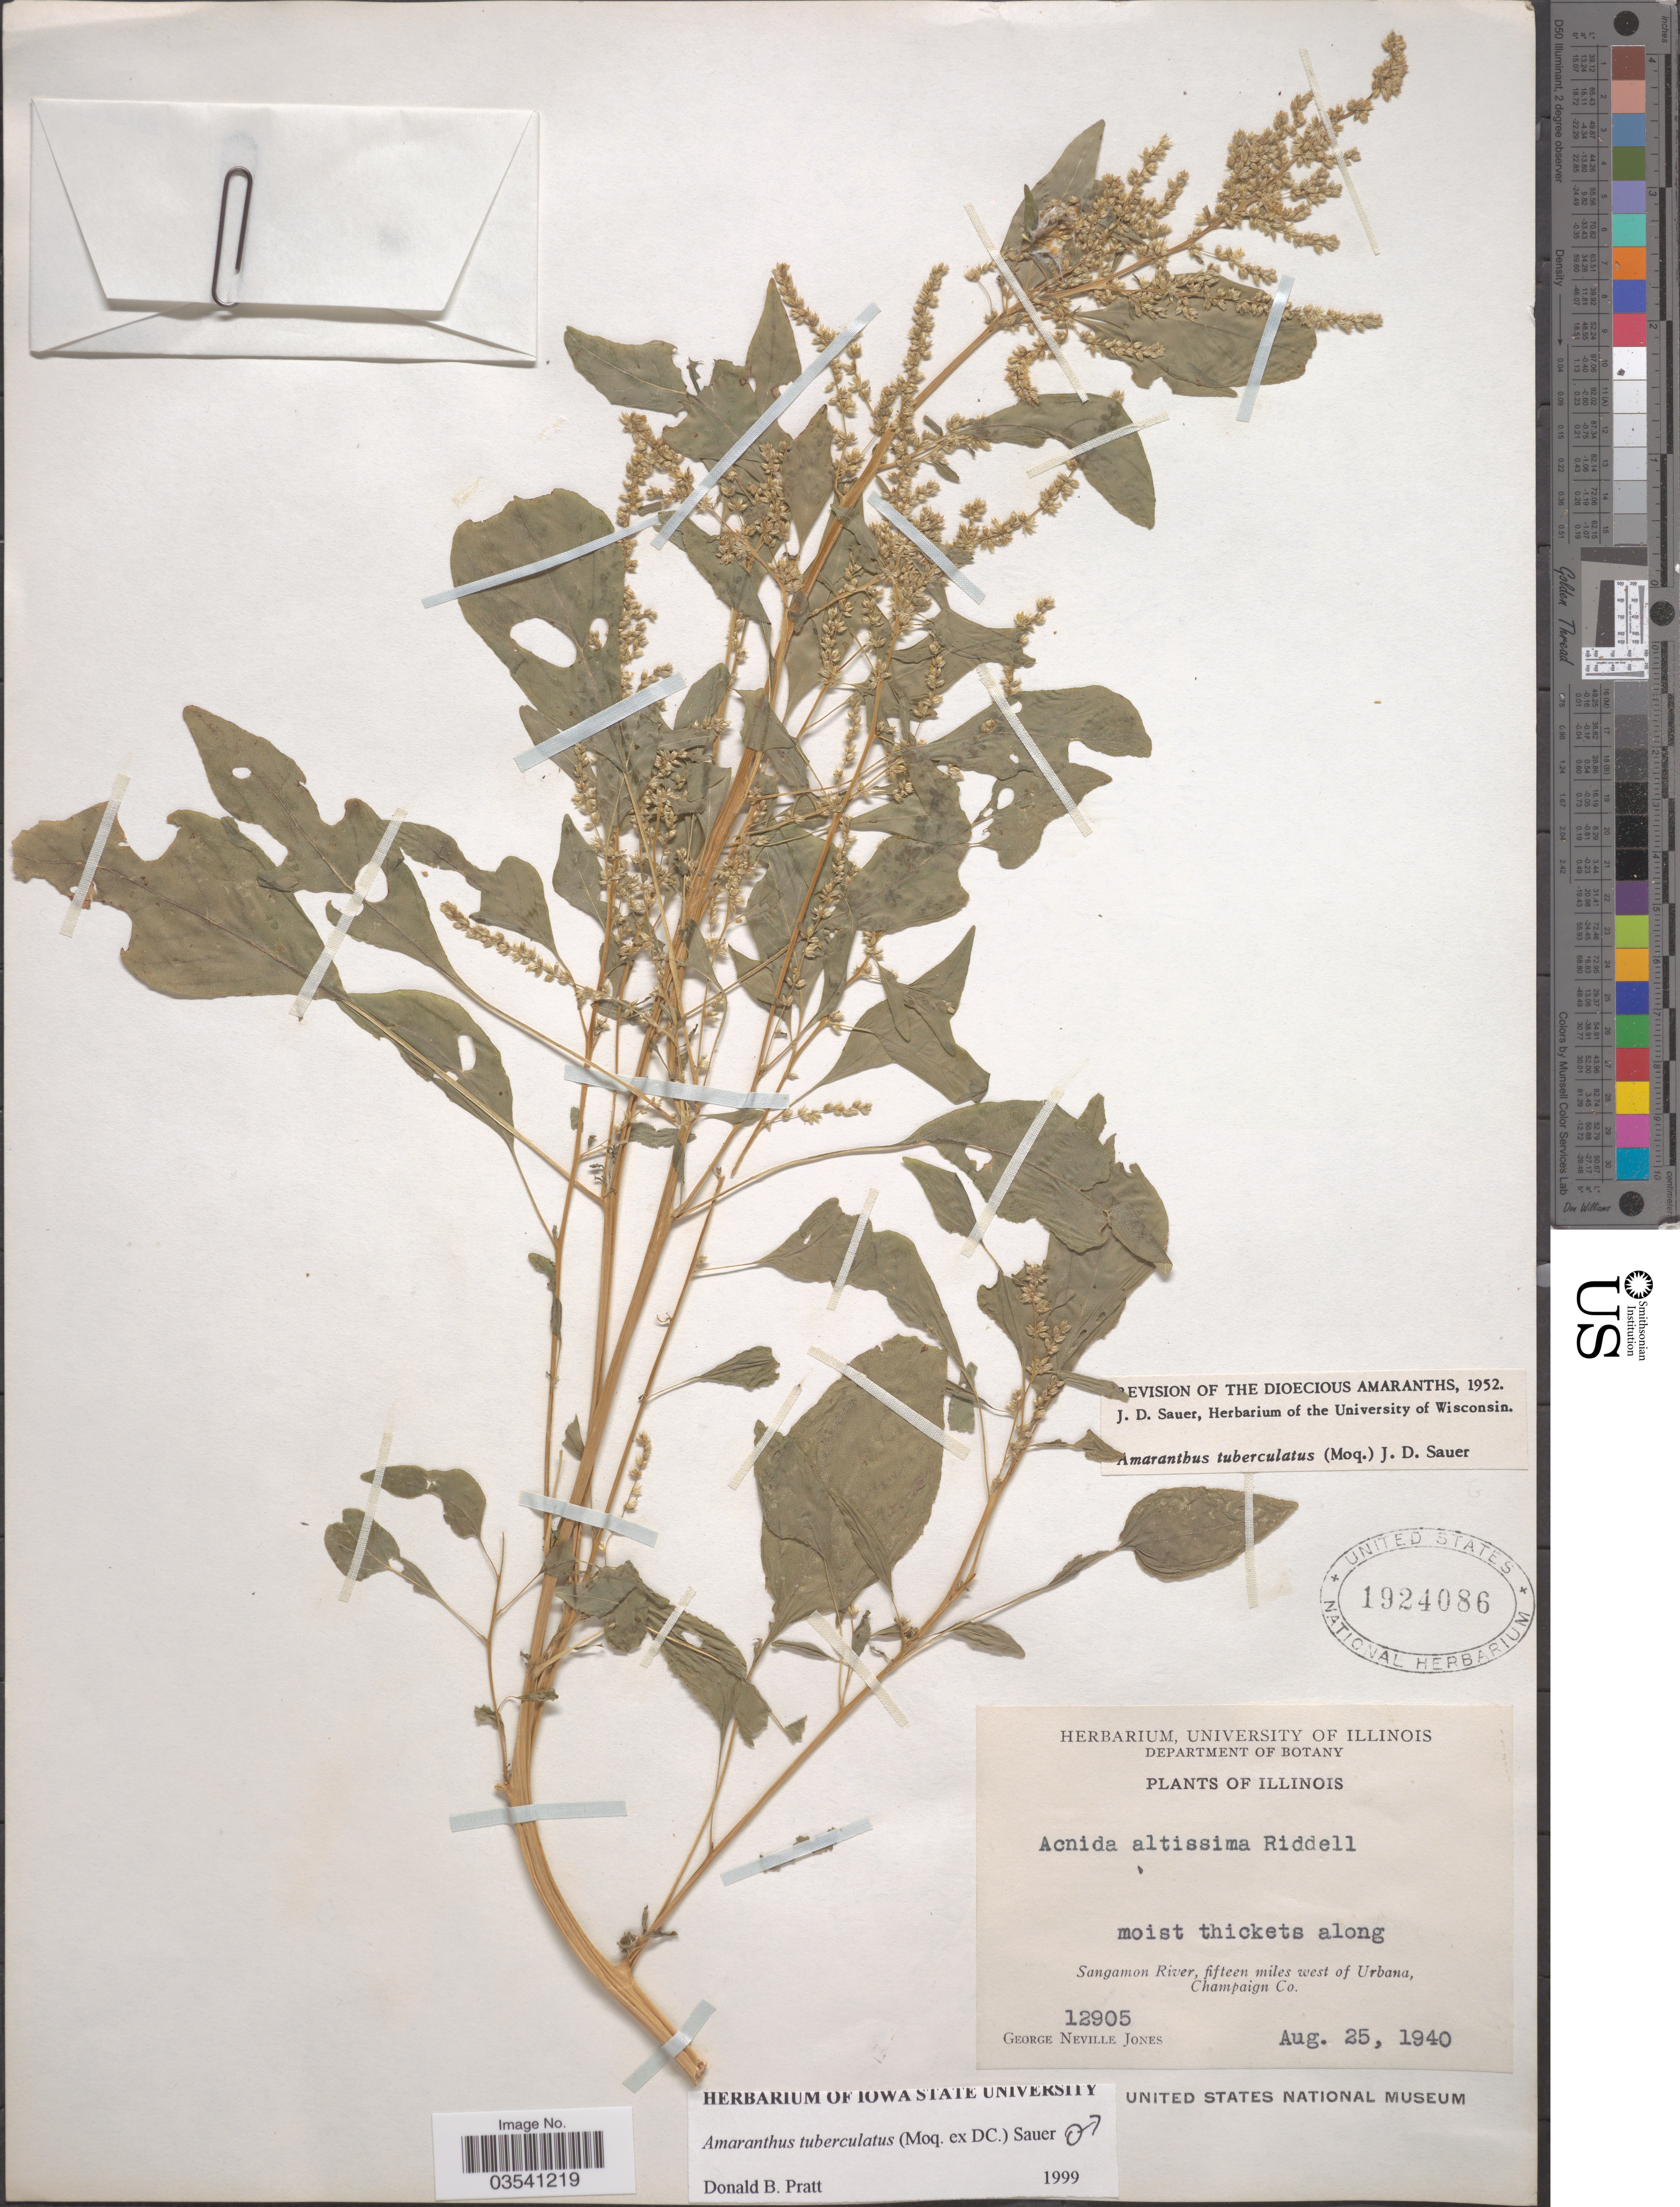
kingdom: Plantae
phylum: Tracheophyta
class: Magnoliopsida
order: Caryophyllales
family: Amaranthaceae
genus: Amaranthus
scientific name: Amaranthus tuberculatus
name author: (Moq.) J.D. Sauer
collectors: G. N. Jones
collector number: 12905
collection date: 1940-08-25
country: United States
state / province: Illinois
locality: Sangamon River, fifteen miles west of Urbana, Champaign Co.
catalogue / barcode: US 1924086